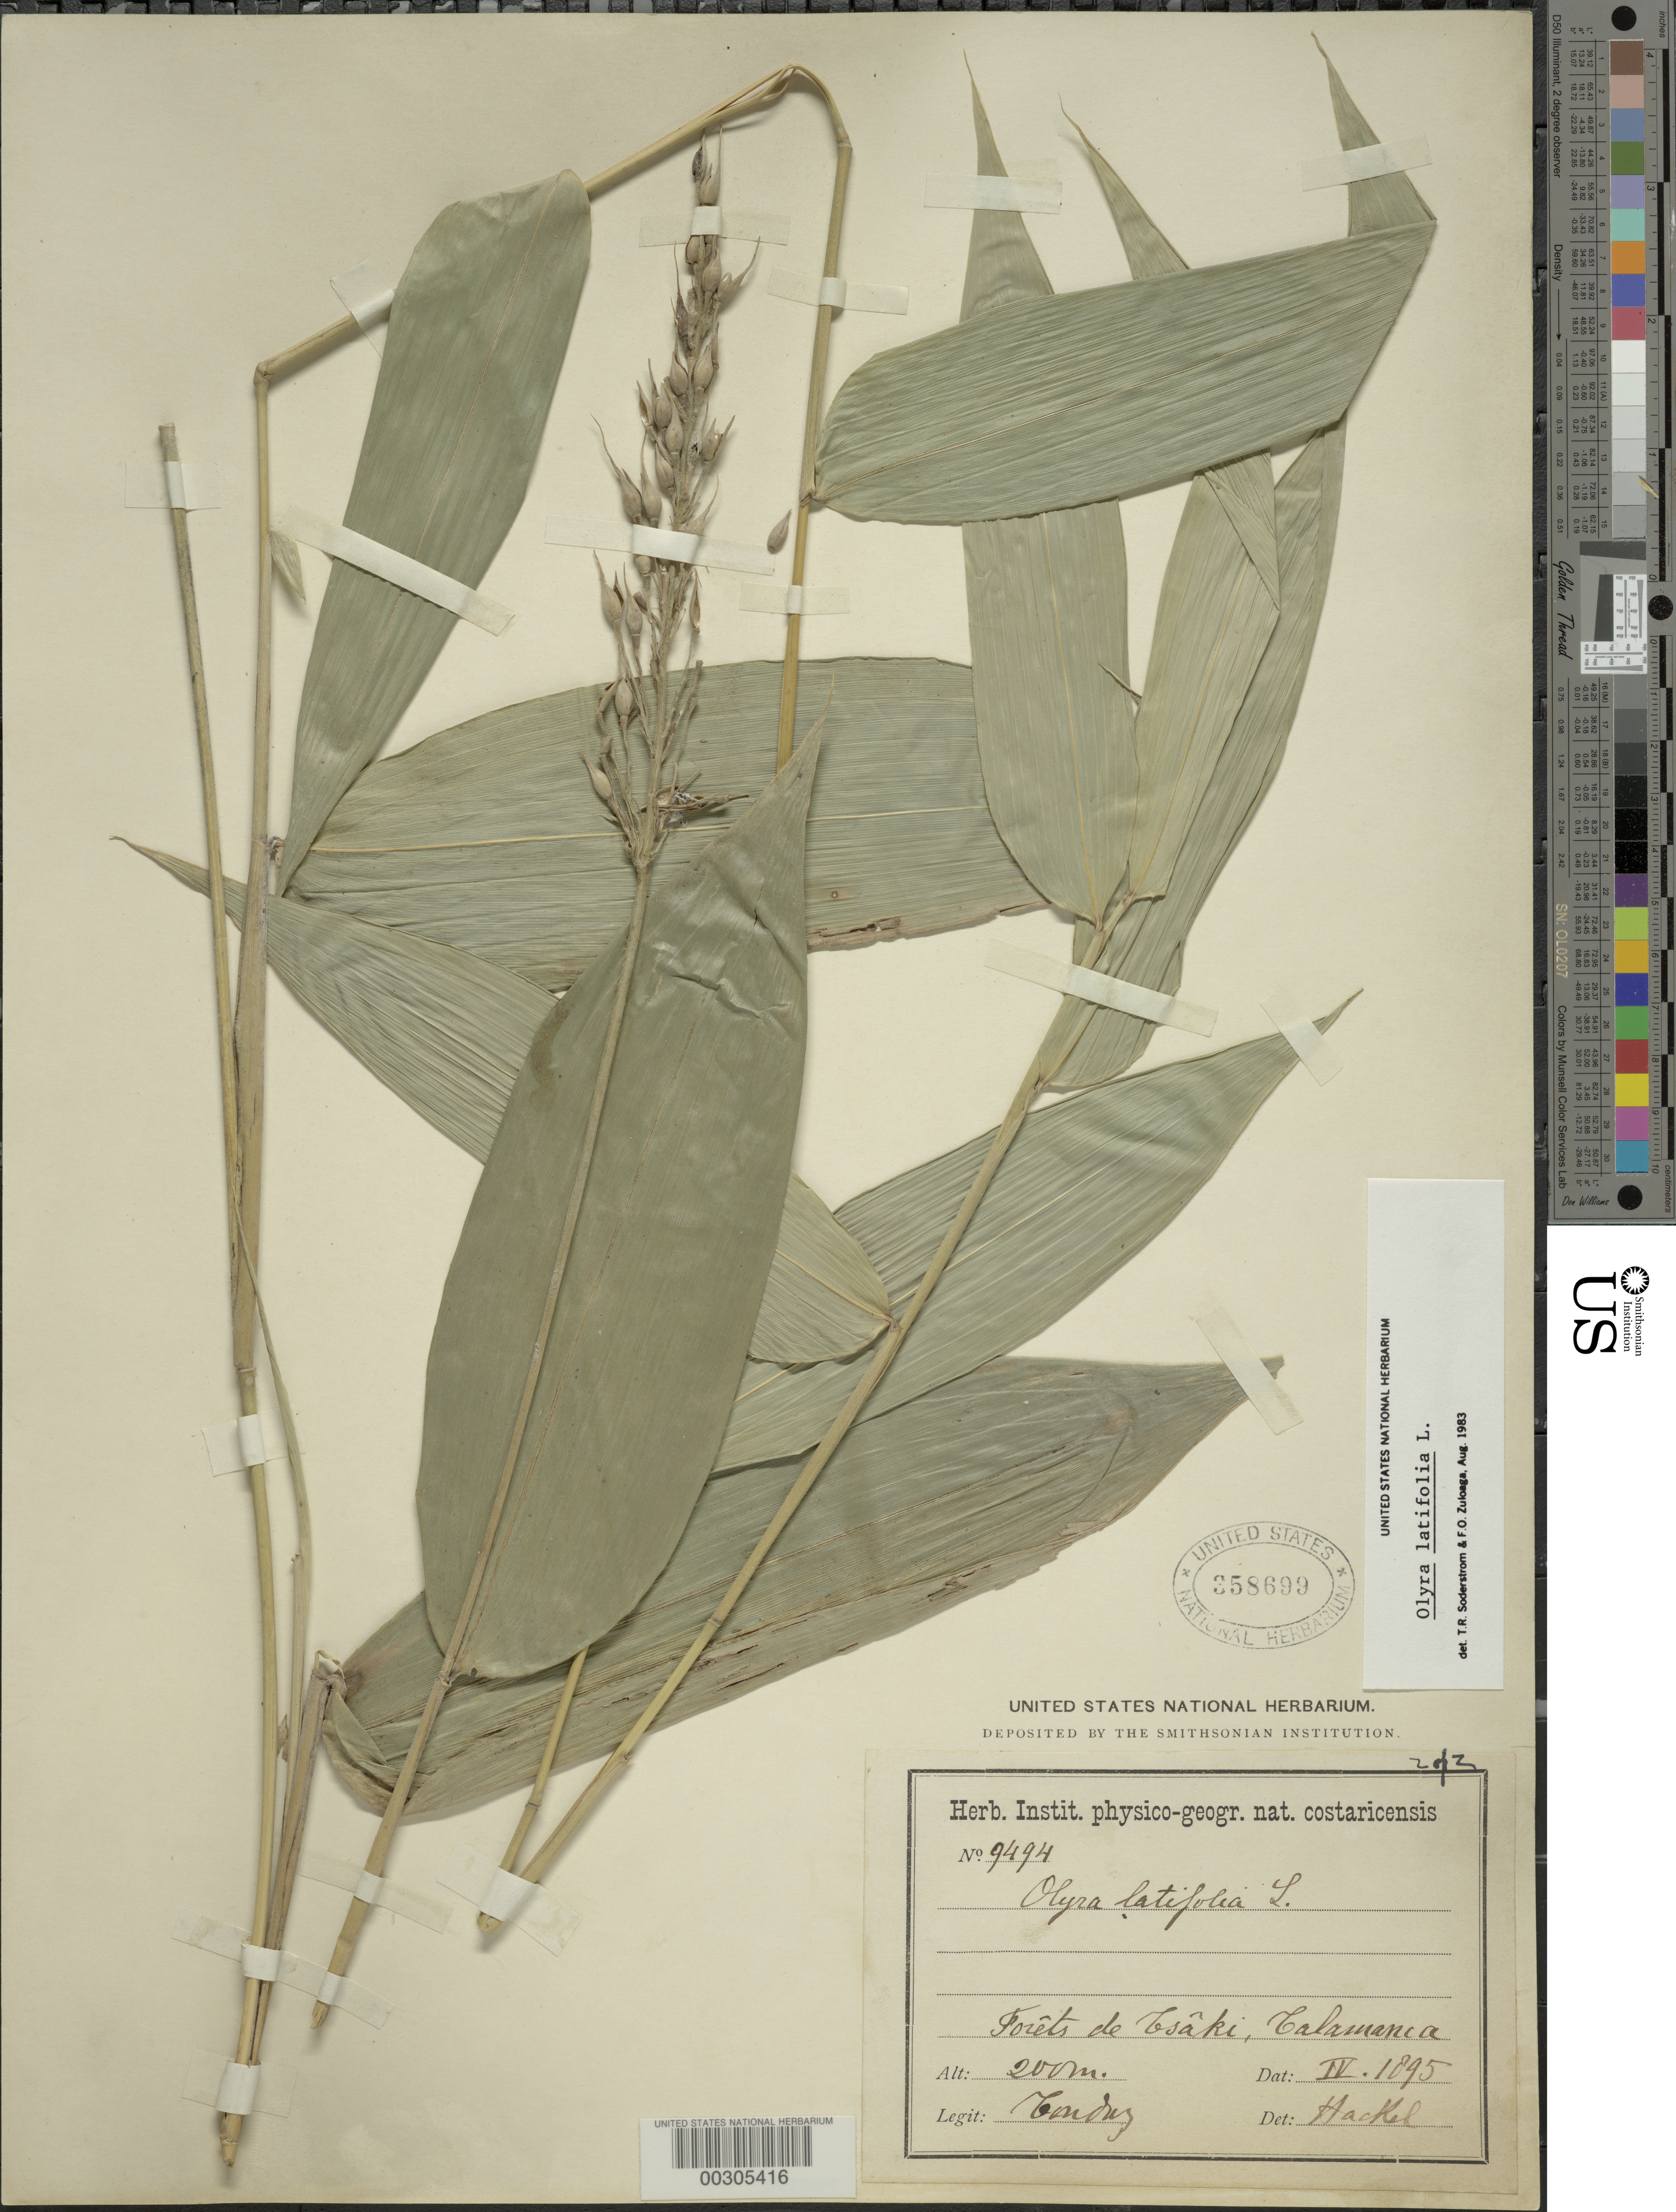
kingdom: Plantae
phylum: Tracheophyta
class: Liliopsida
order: Poales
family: Poaceae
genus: Olyra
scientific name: Olyra latifolia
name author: L.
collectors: A. Tonduz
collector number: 9494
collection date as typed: Apr 1895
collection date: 1895-04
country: Costa Rica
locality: Tsaki, Talamanca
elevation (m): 200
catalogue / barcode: US 358699